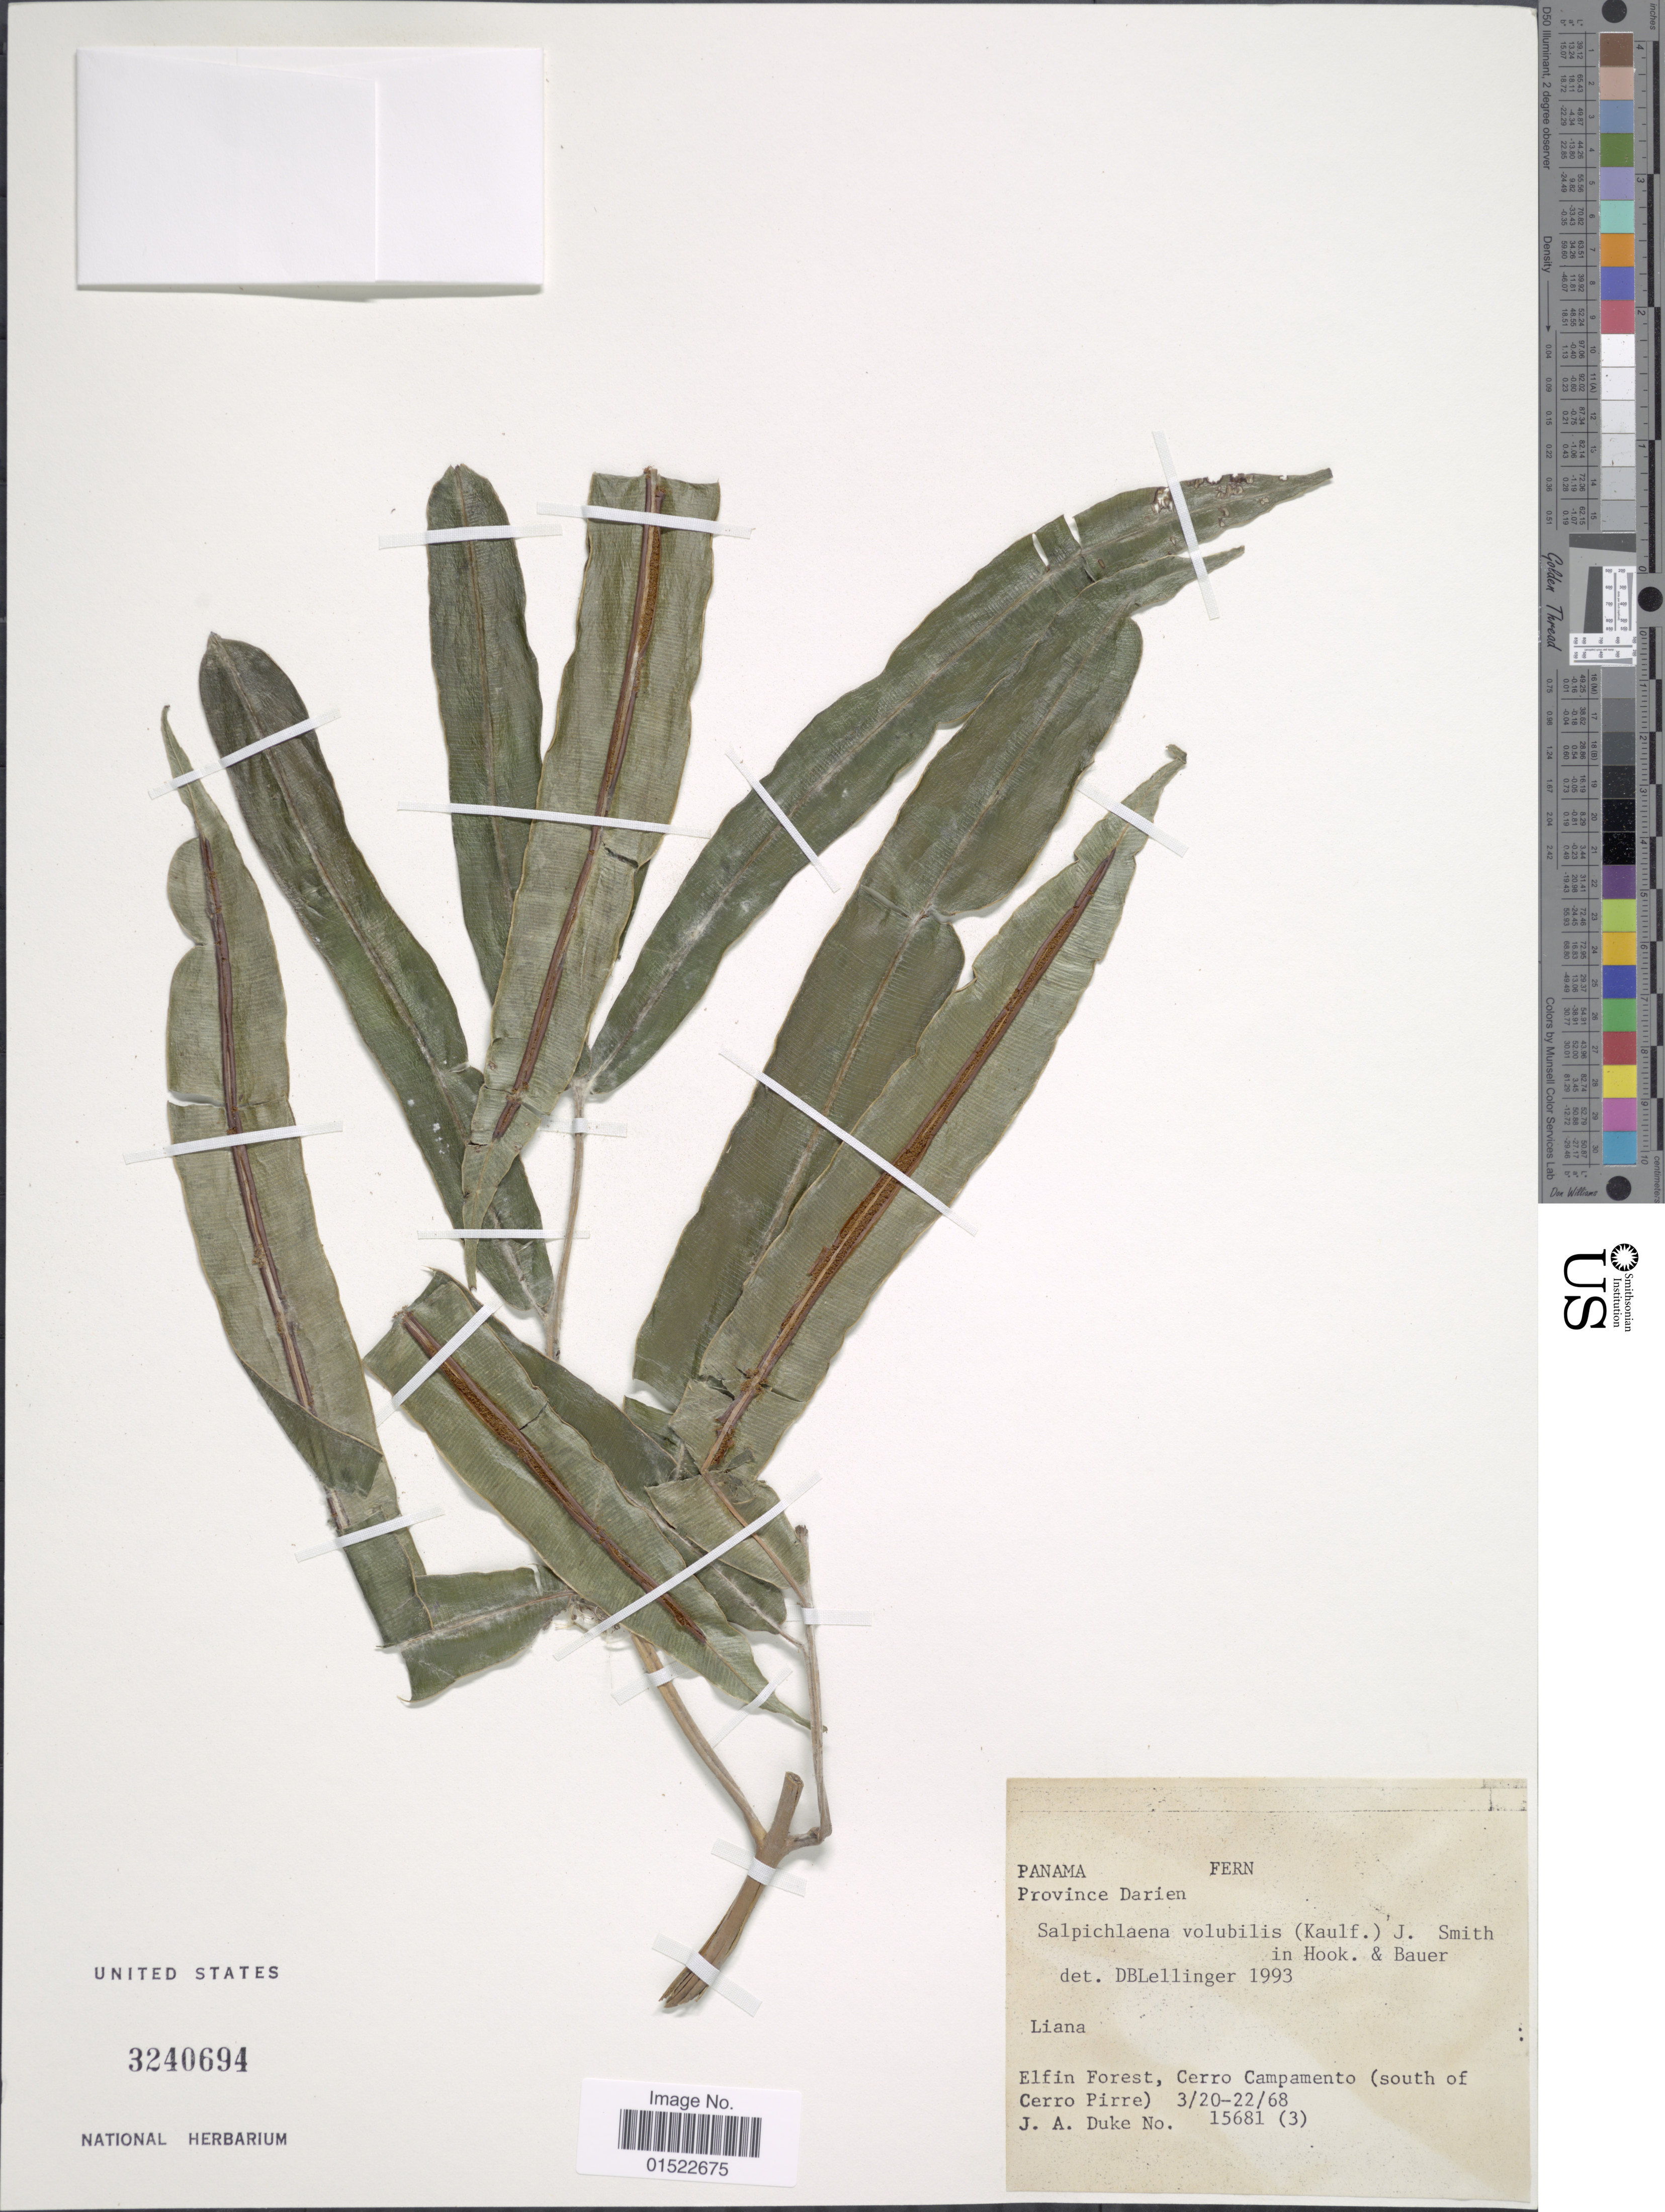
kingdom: Plantae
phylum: Tracheophyta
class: Polypodiopsida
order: Polypodiales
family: Blechnaceae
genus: Salpichlaena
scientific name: Salpichlaena volubilis subsp. volubilis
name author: (Kaulf.) J. Sm.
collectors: J. A. Duke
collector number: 15681 (3)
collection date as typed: Transcribed d/m/y: 20/3/68 to 22/3/68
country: Panama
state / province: Darién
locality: Liana, Elfin Forest, Cerro Campamento (South of Cerro Pirre)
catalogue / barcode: US 32440694